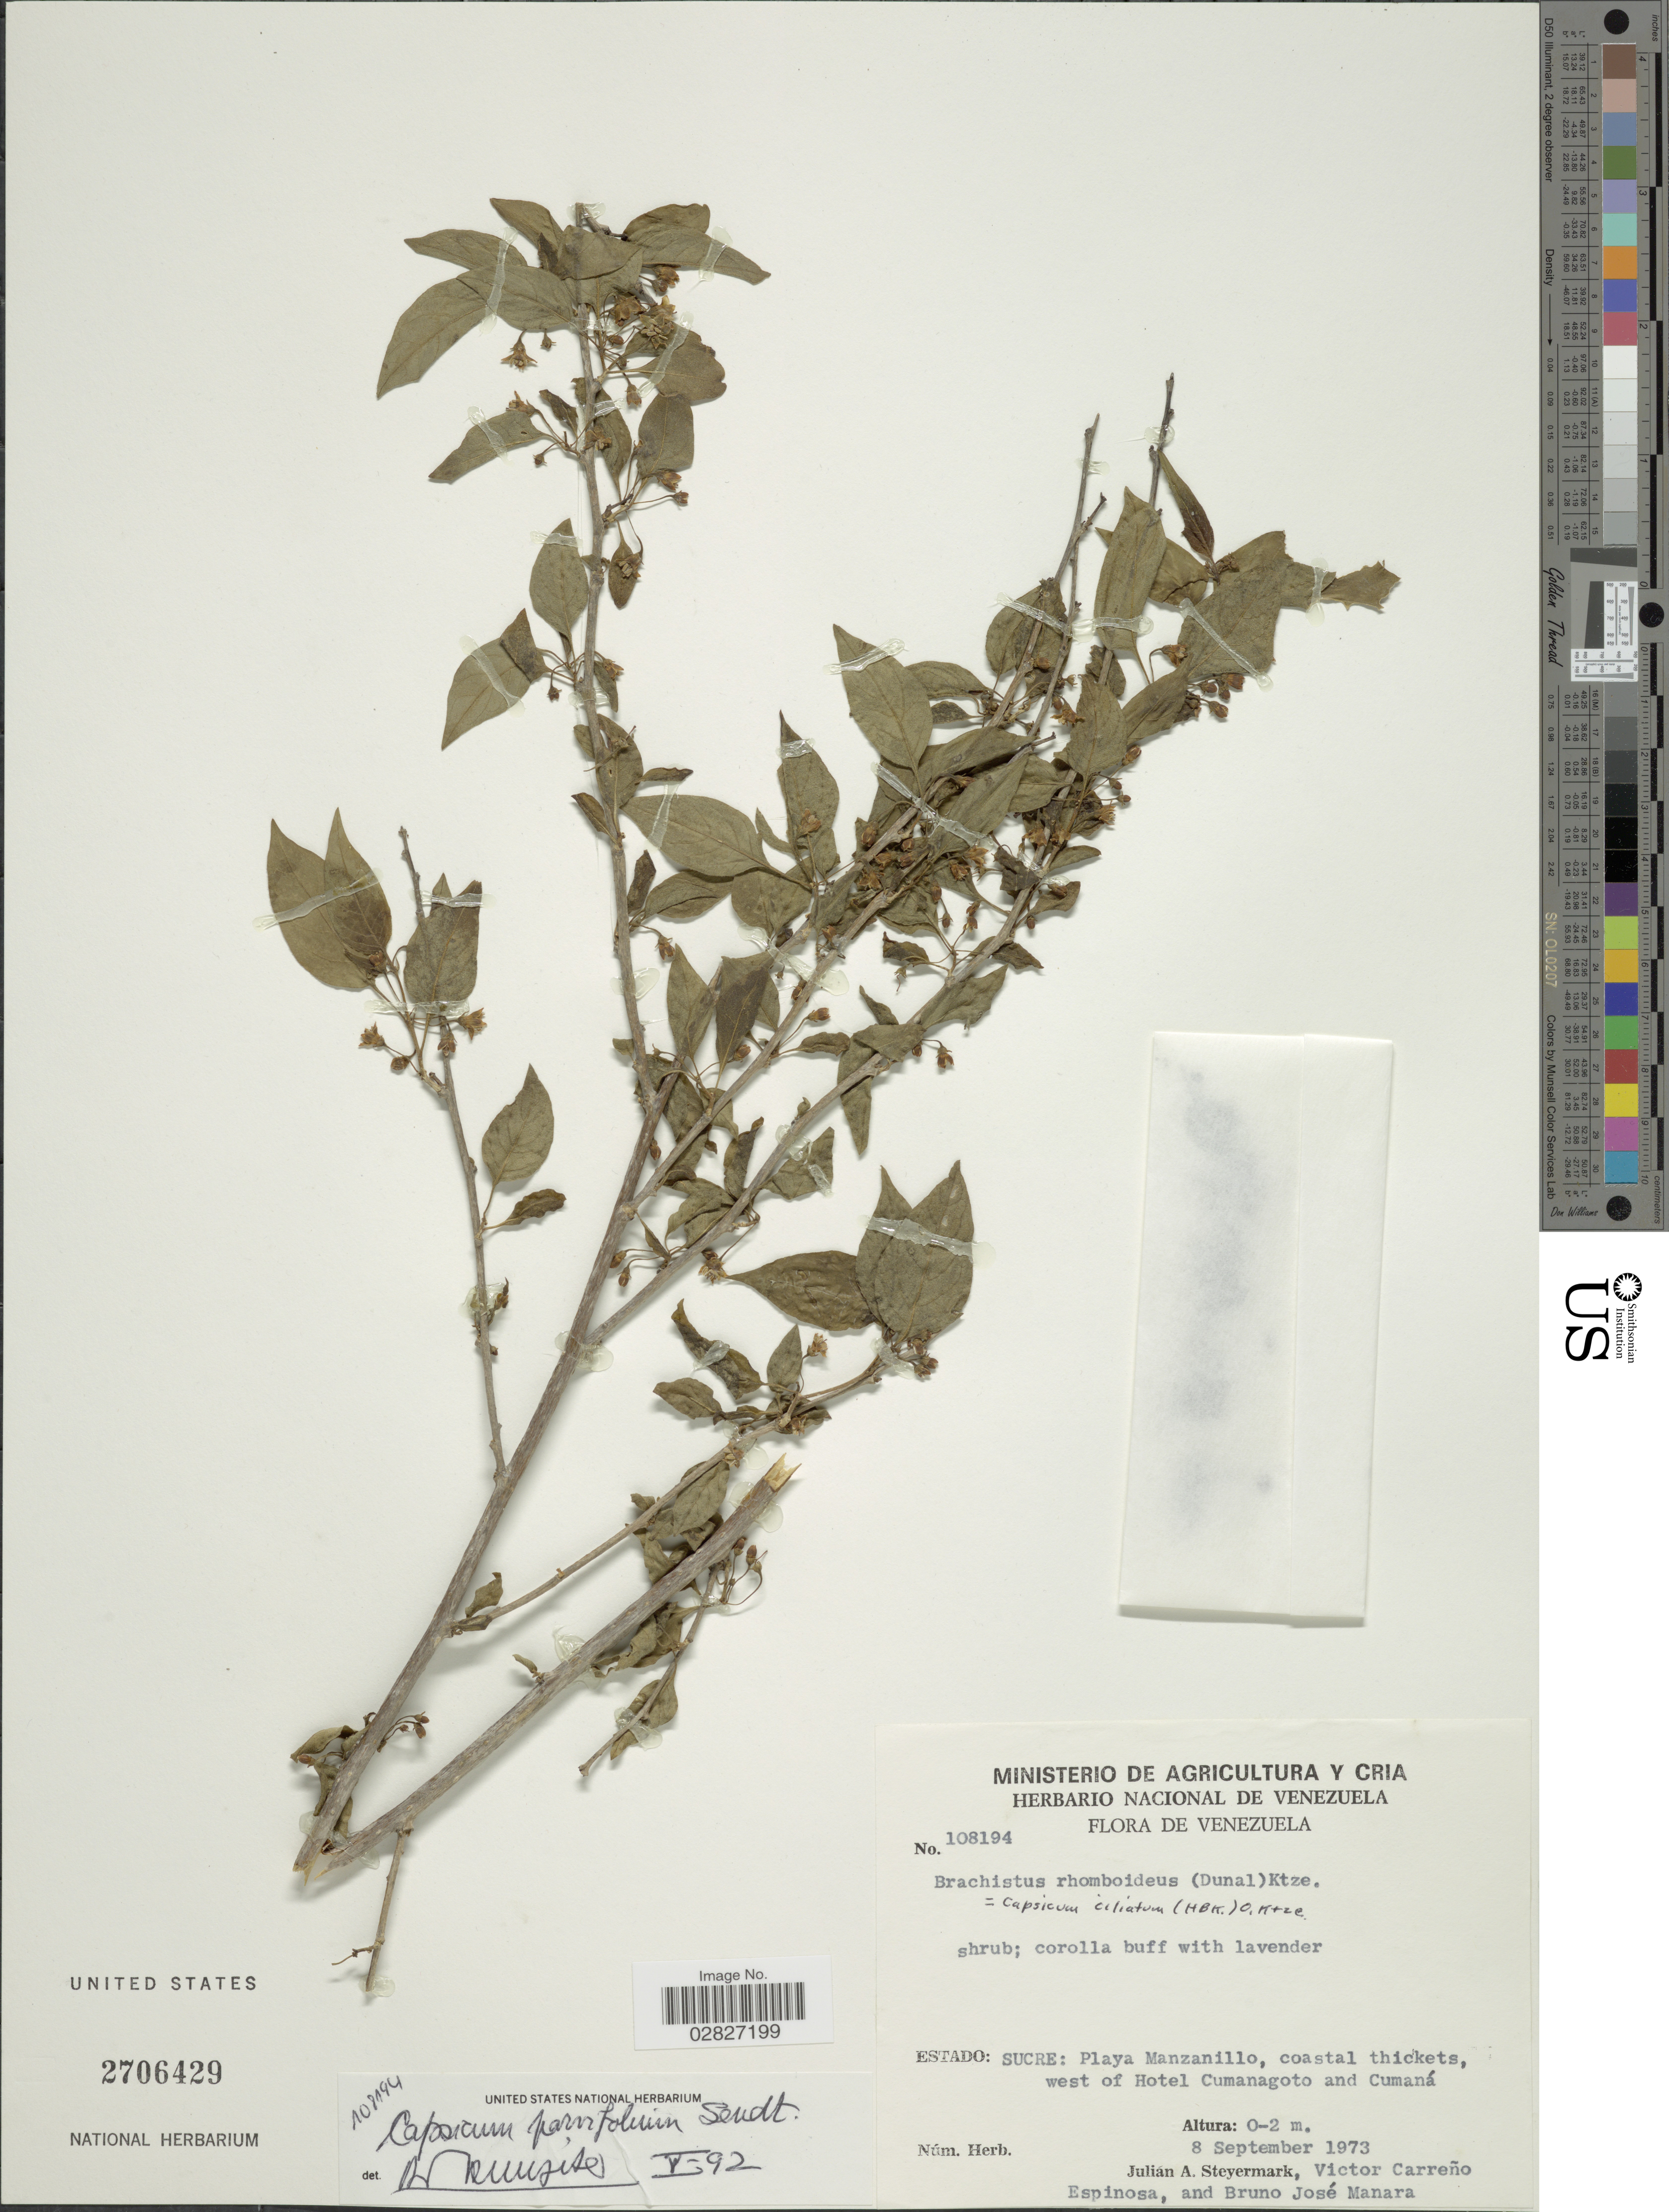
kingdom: Plantae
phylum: Tracheophyta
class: Magnoliopsida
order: Solanales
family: Solanaceae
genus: Capsicum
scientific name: Capsicum parvifolium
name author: Sendtn.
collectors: J. Steyermark, V. Espinosa & B. Manara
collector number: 108194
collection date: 1973-09-08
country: Venezuela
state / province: Sucre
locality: Estado: Sucre: Playa Manzanillo, coastal thickets, west of Hotel Cumanagoto and Cumaná.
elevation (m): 0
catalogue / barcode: US 2706429